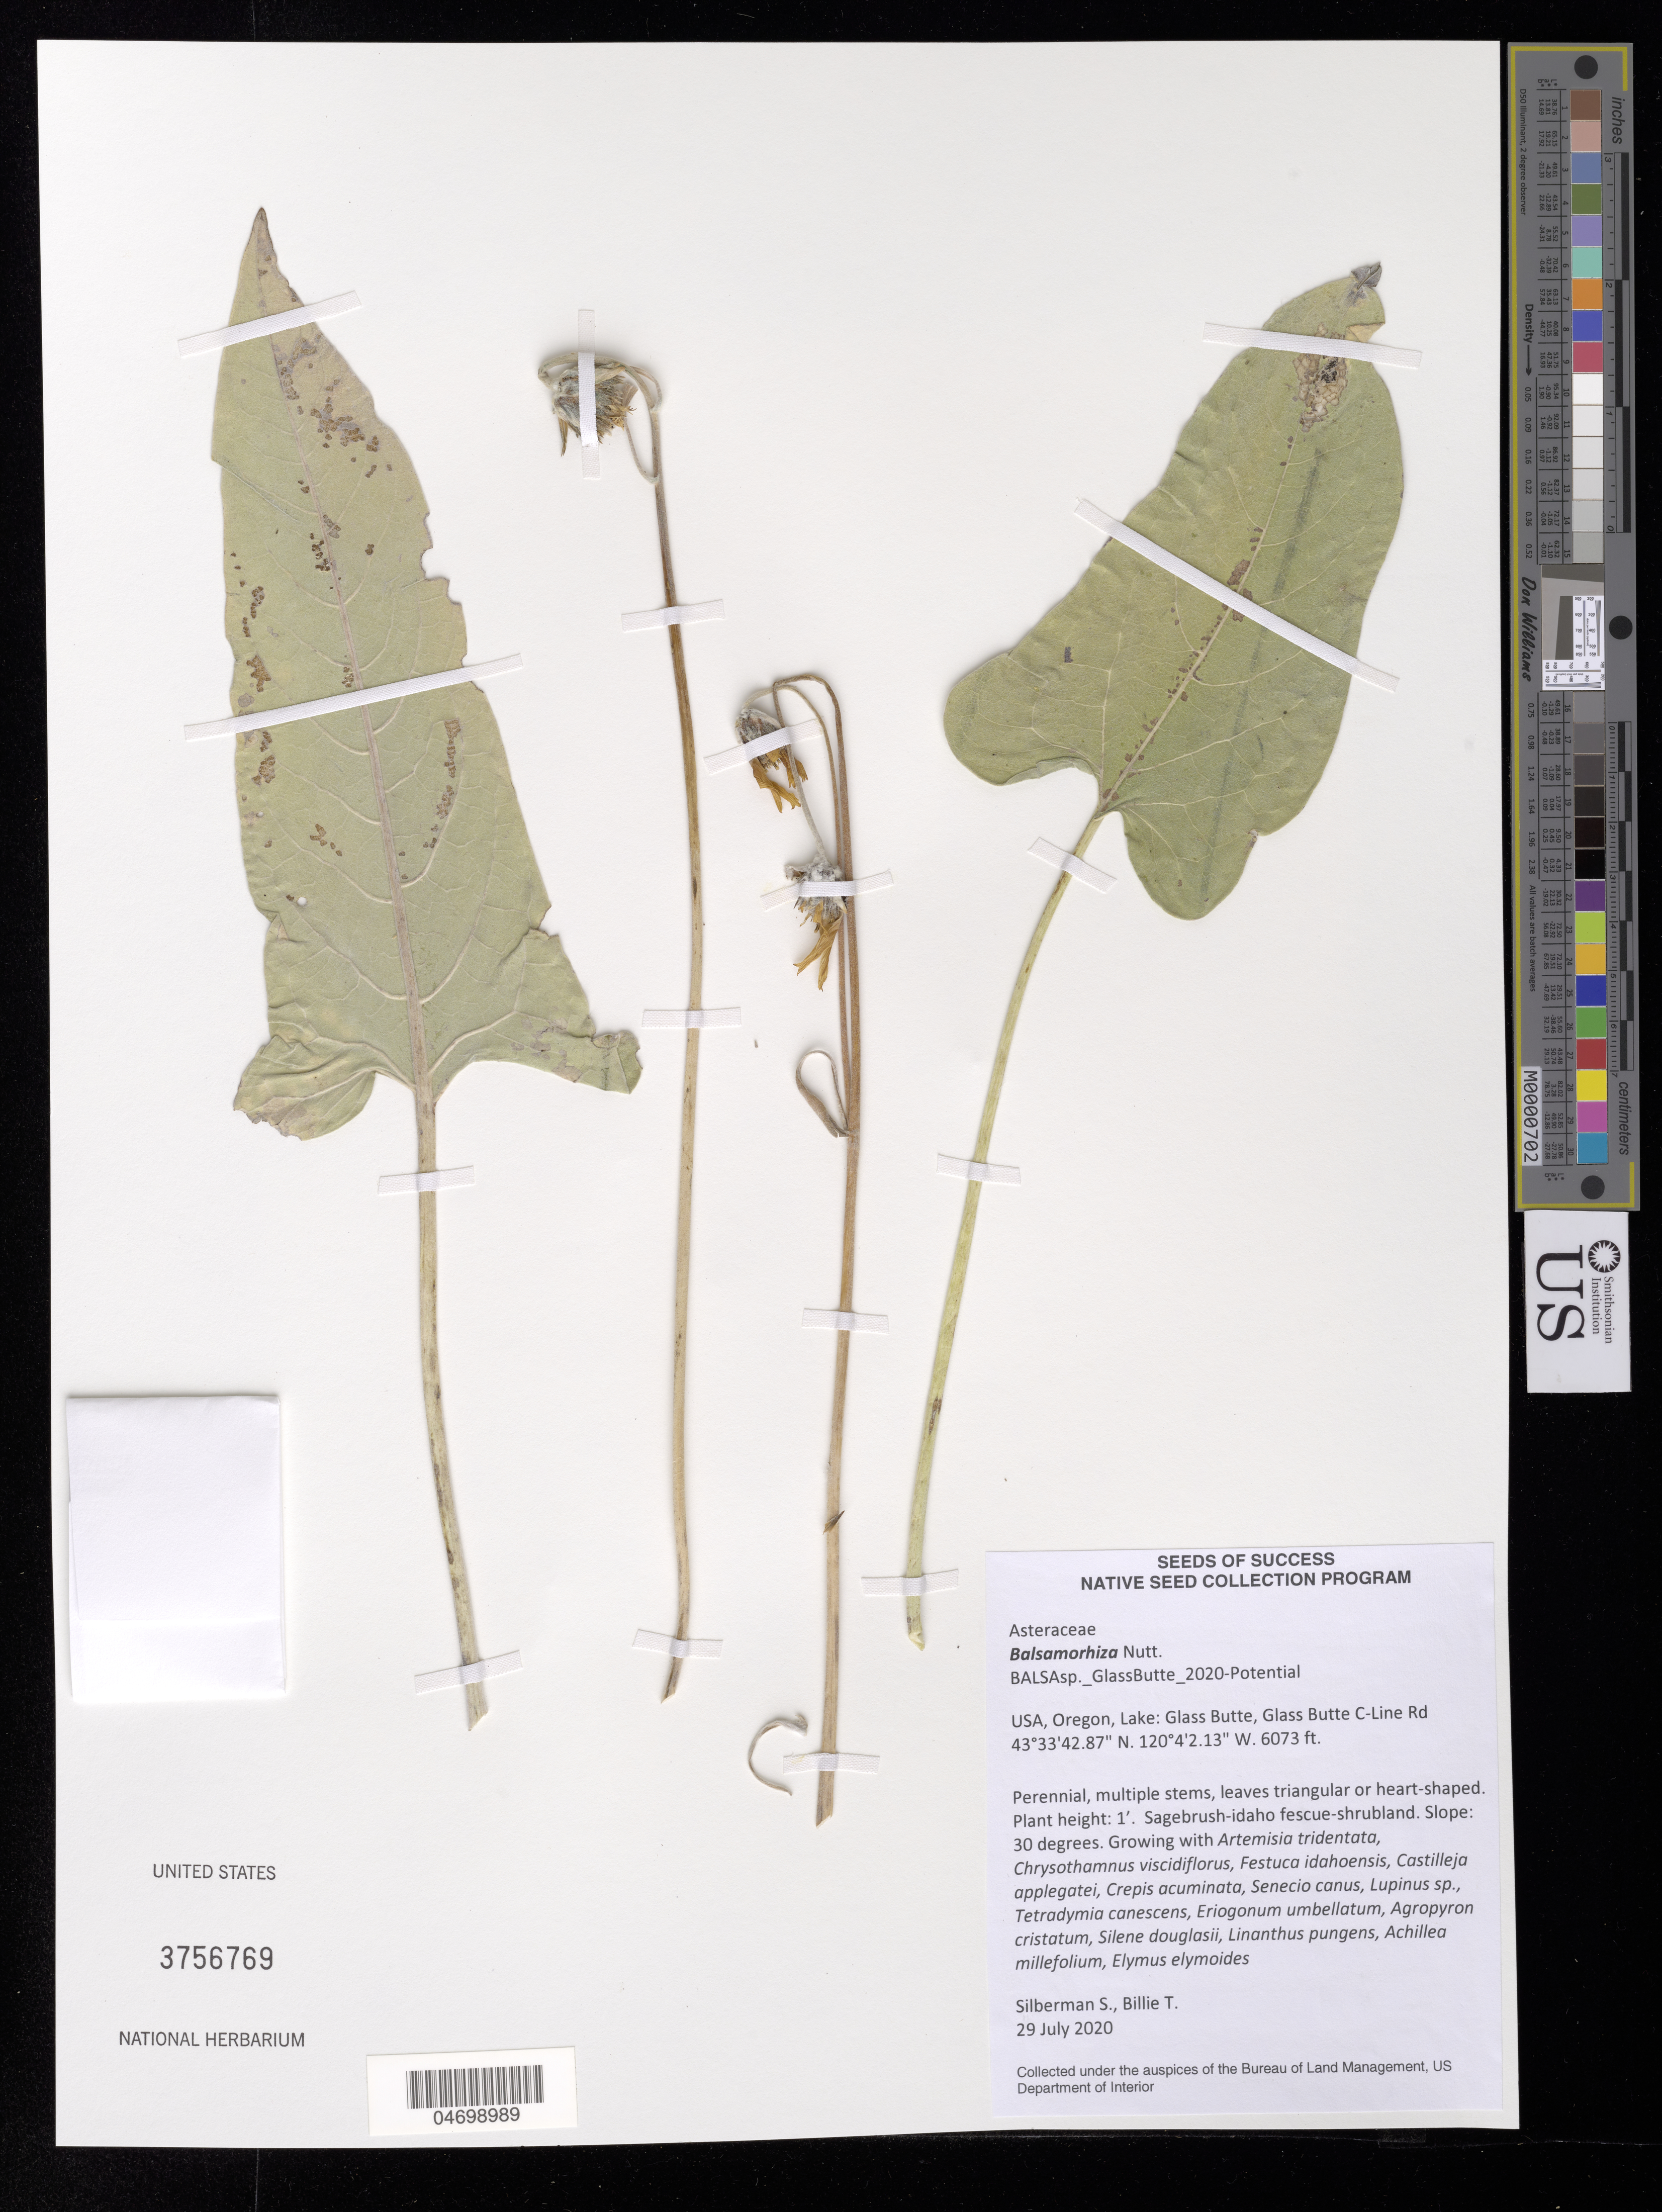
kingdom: Plantae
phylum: Tracheophyta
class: Magnoliopsida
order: Asterales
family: Asteraceae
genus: Balsamorhiza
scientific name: Balsamorhiza sp.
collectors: S. Silberman & T. Billie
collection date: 2020-07-29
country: United States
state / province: Oregon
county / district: Lake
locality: Glass Butte, Glass Butte C-Line Road.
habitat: Sagebrush-idaho fescue-shrubland. With Artemisia tridentata, Senecio canus, Lupinus sp., etc.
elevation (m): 1851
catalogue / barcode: US 3756769